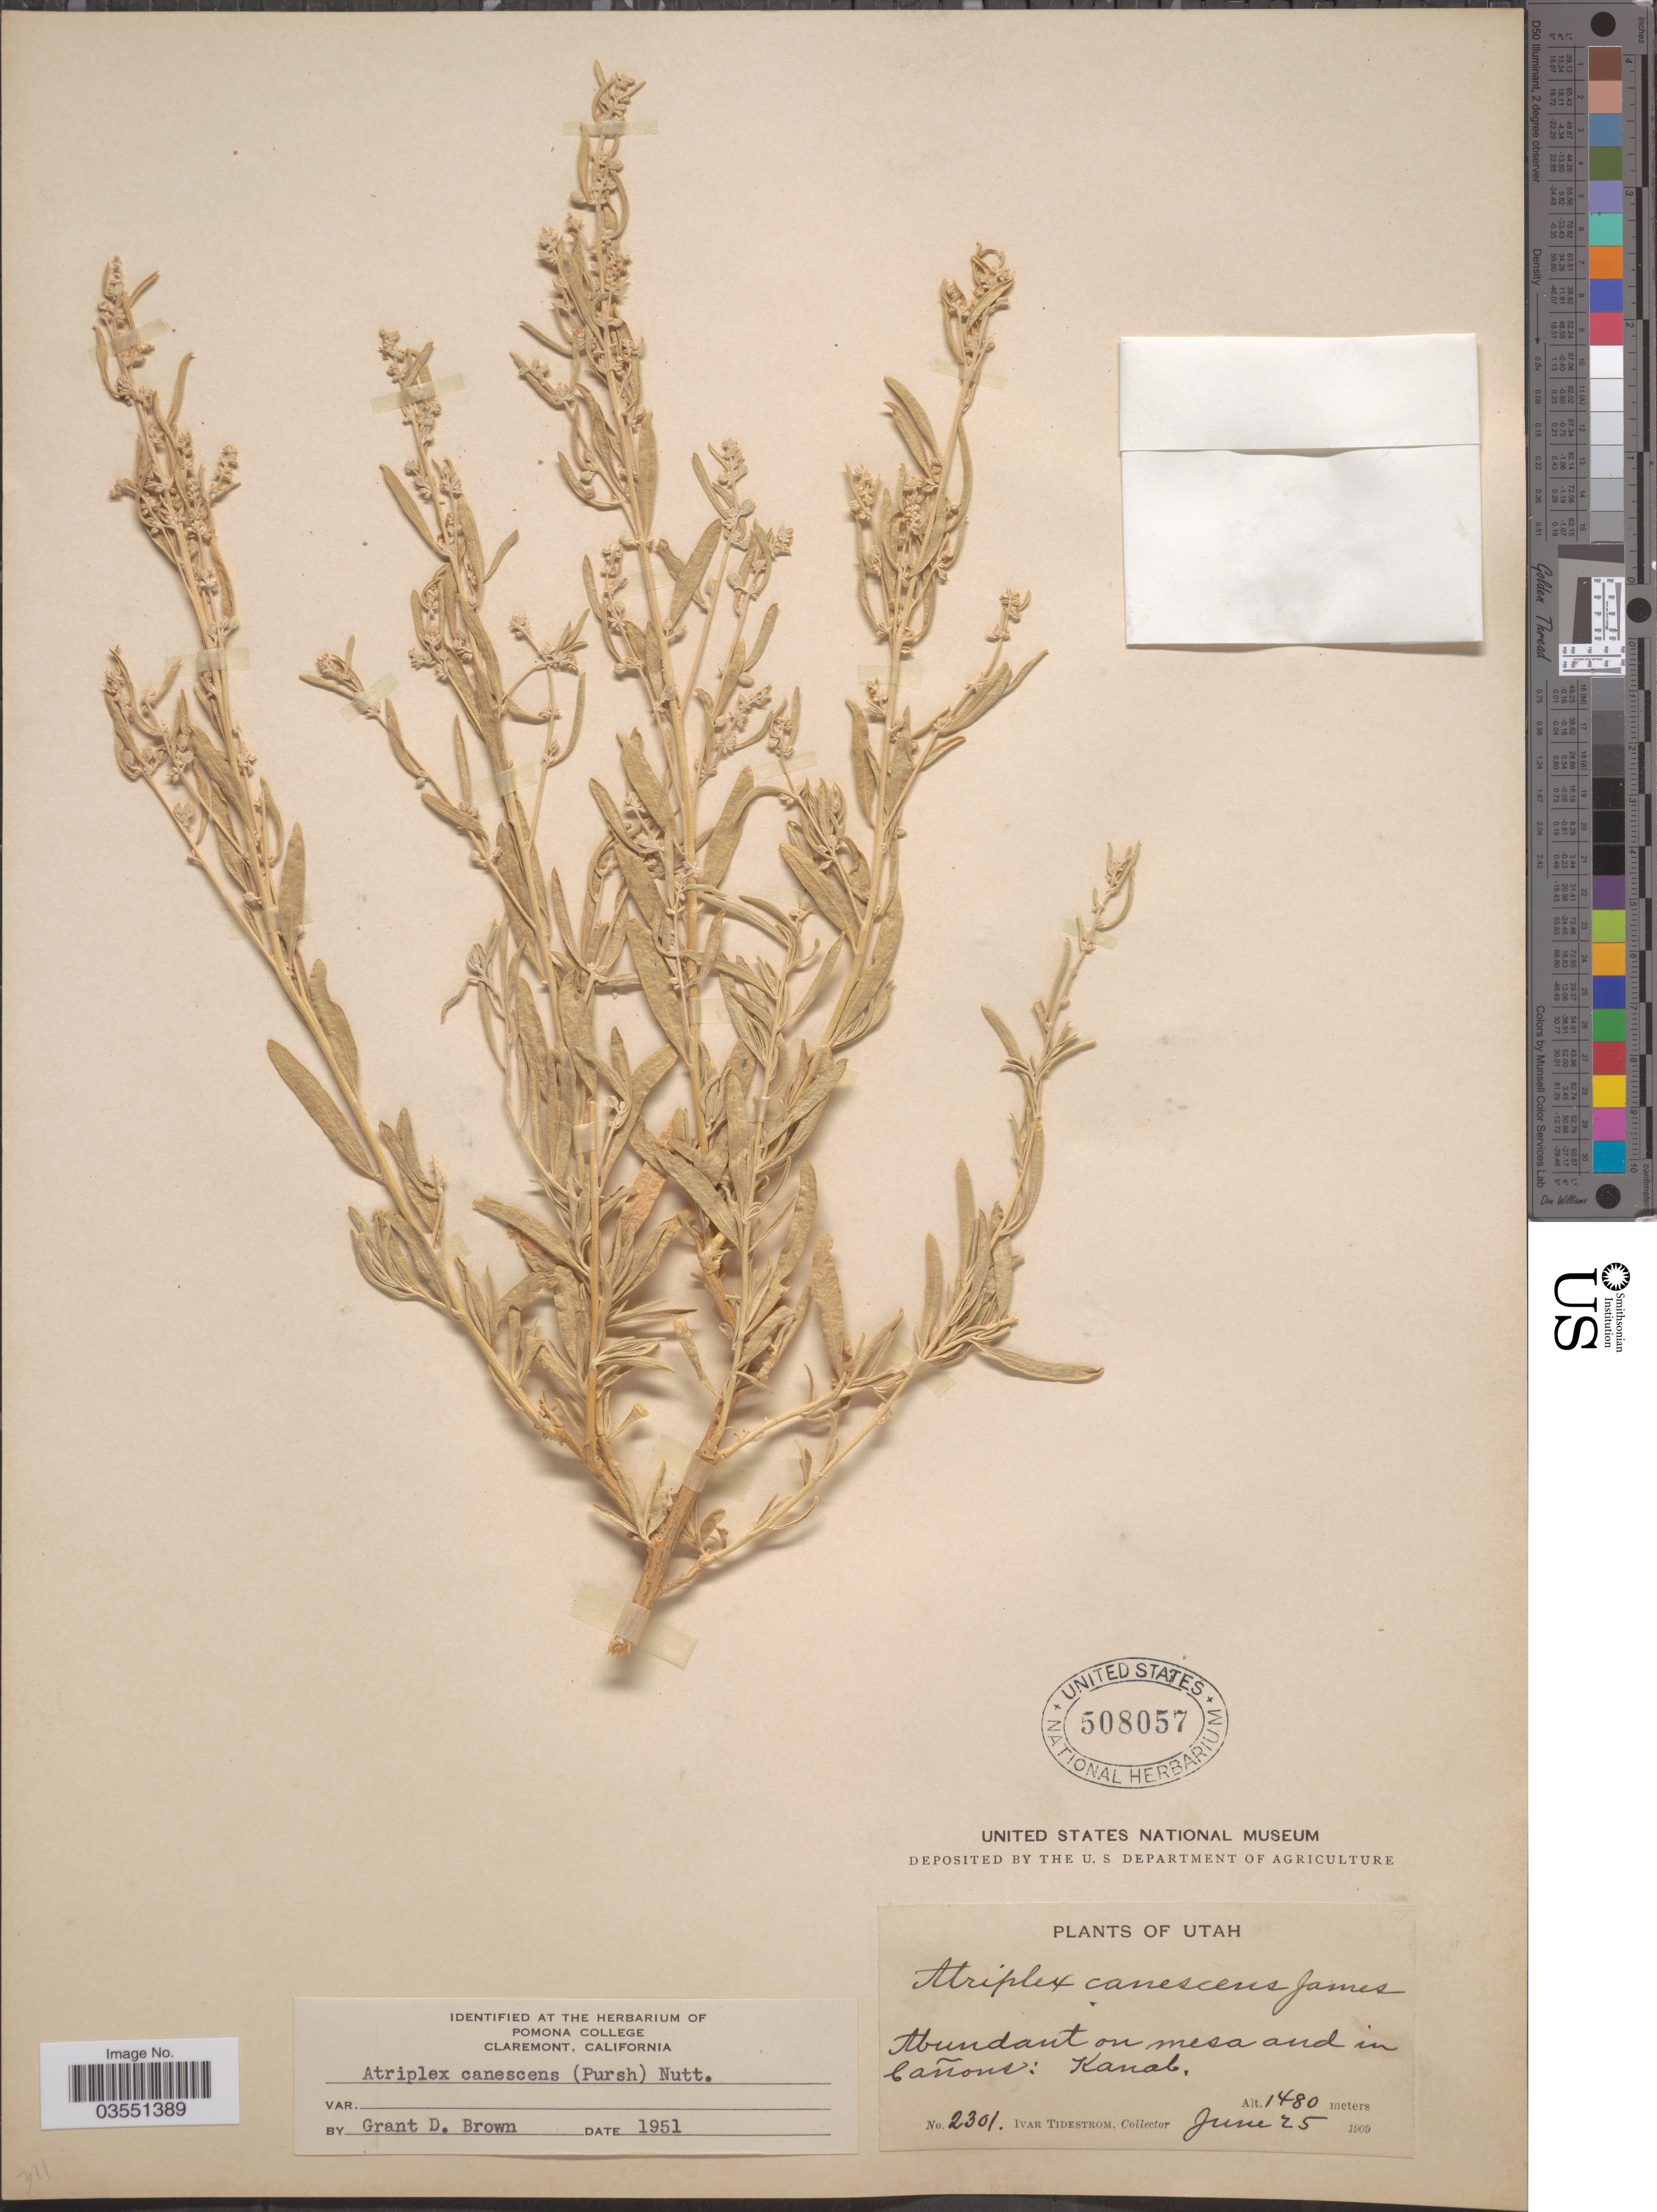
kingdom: Plantae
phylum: Tracheophyta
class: Magnoliopsida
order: Caryophyllales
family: Amaranthaceae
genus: Atriplex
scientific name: Atriplex canescens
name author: (Pursh) Nutt.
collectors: I. F. Tidestrom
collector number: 2301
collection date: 1909-06-25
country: United States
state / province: Utah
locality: Abundant on mesa and in Cañons: Kanab.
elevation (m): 1480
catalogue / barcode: US 508057